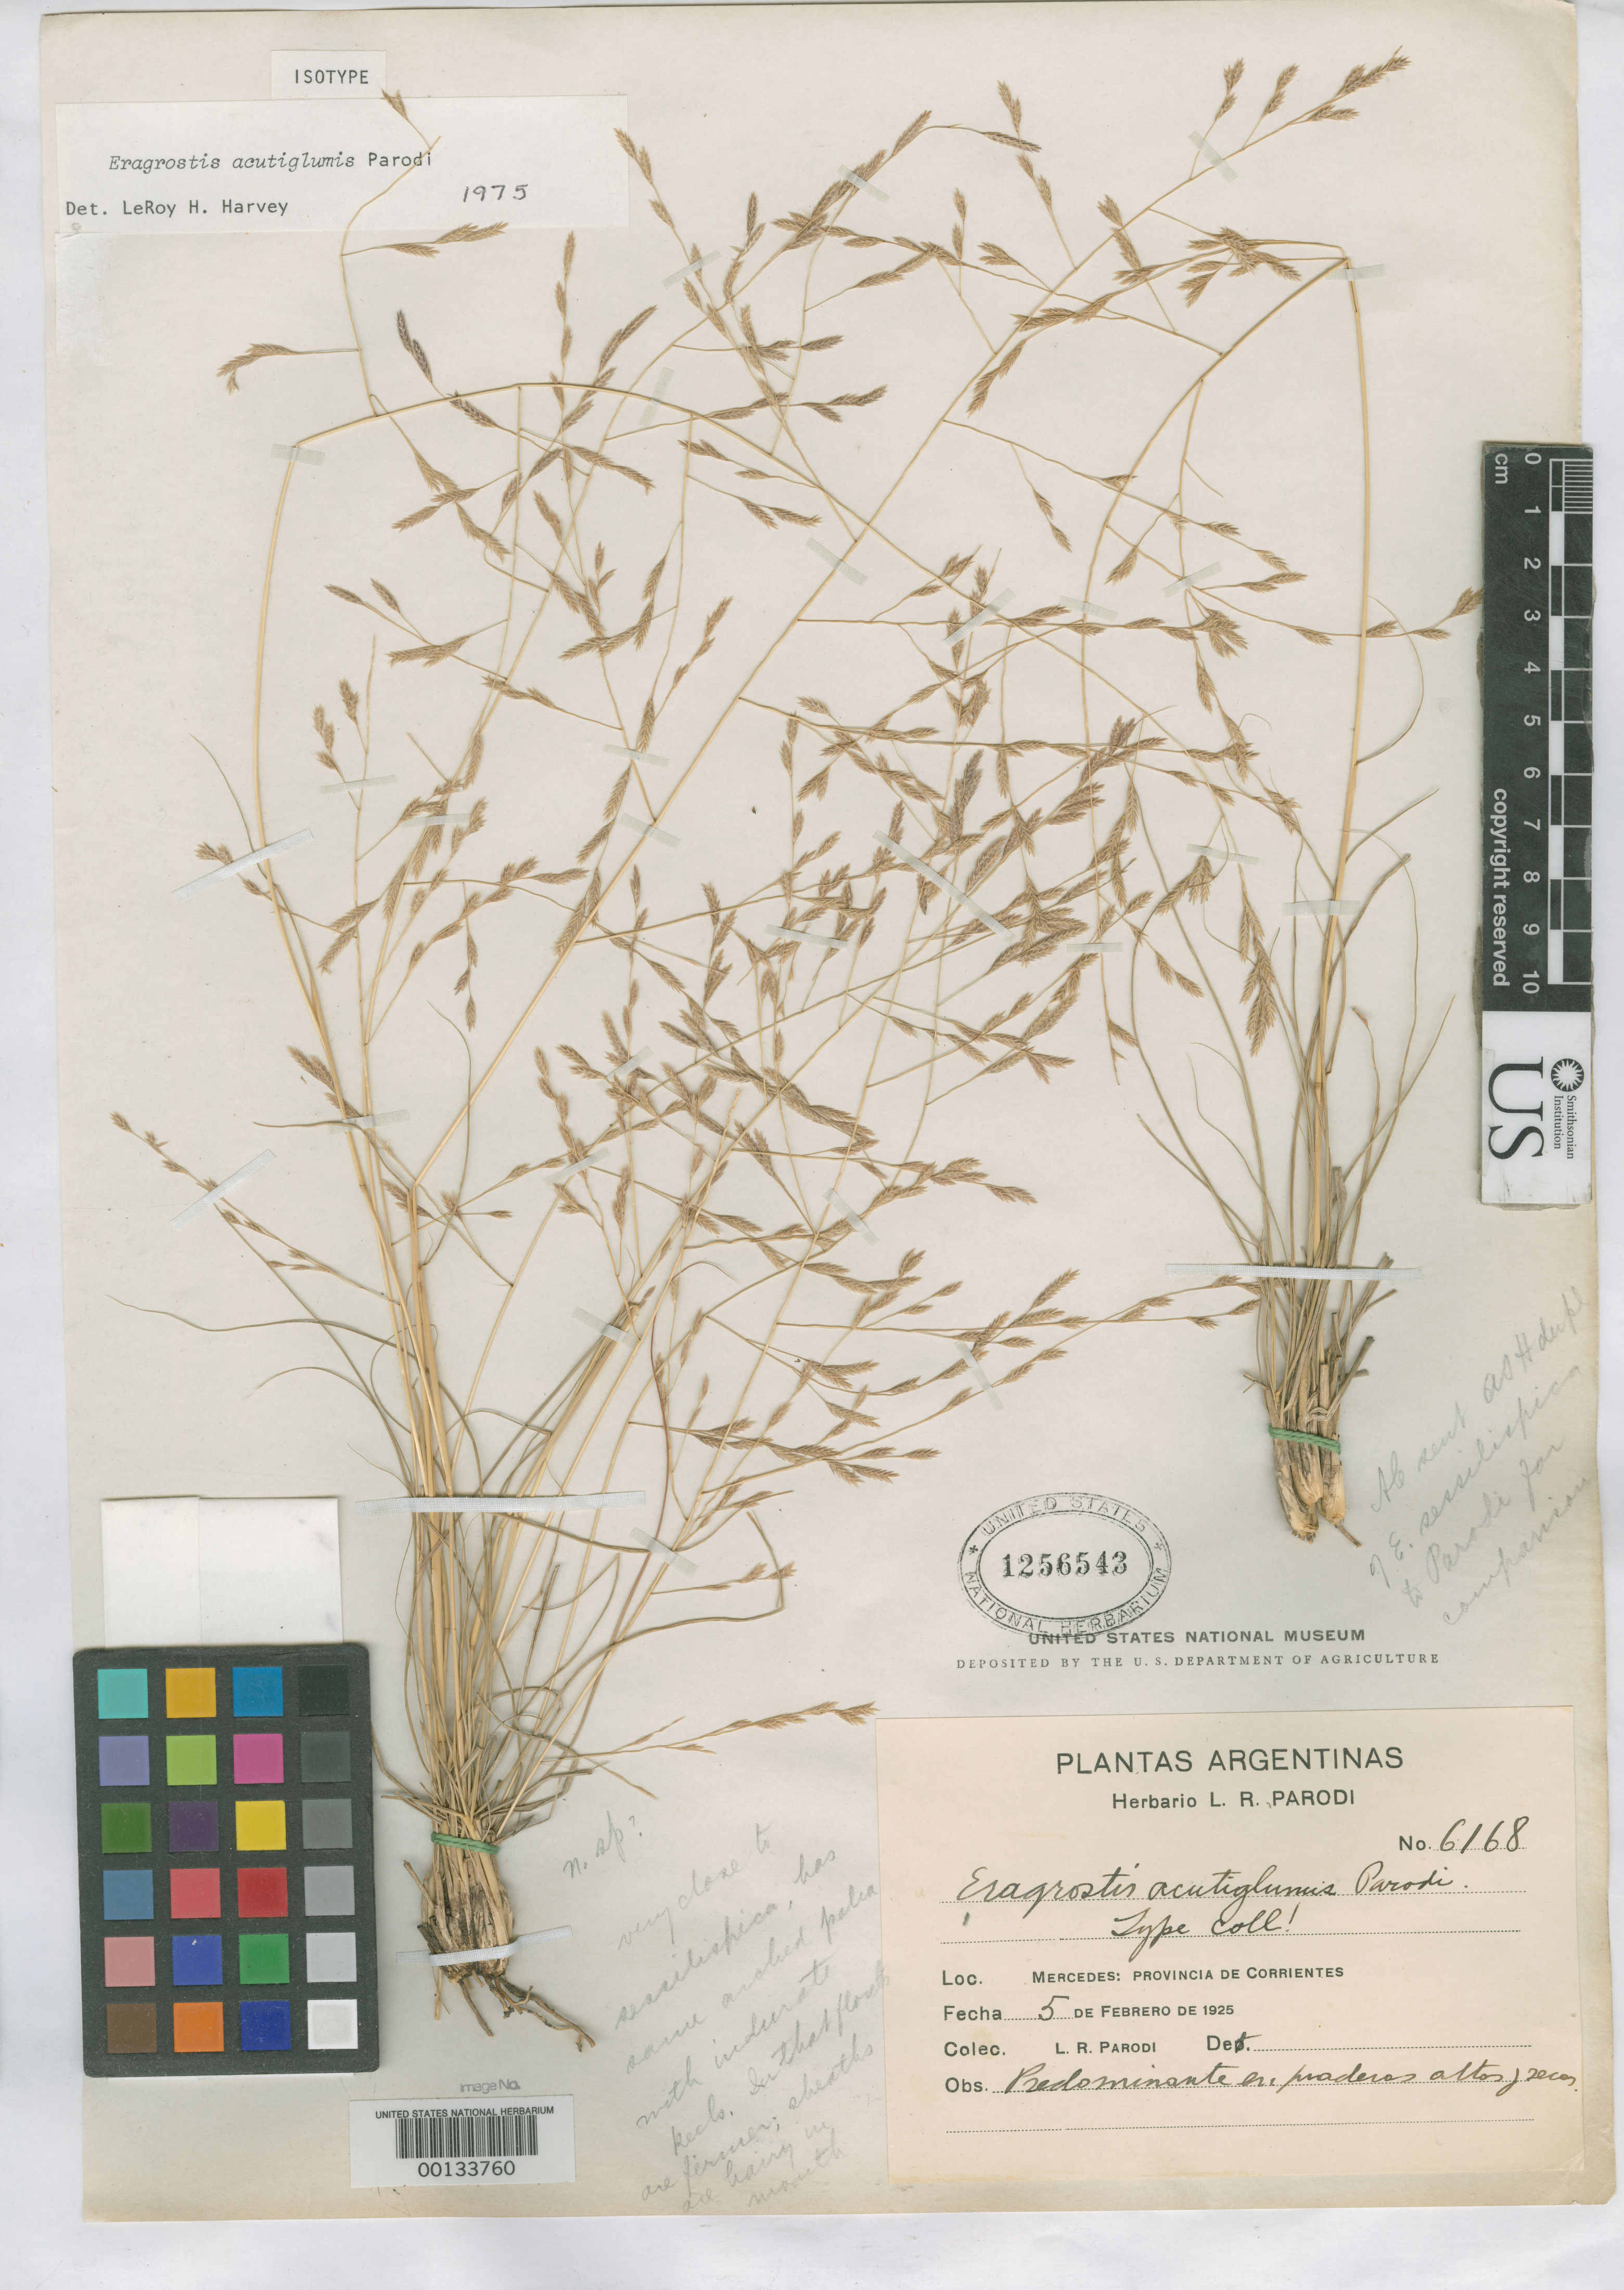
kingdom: Plantae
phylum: Tracheophyta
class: Liliopsida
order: Poales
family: Poaceae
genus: Eragrostis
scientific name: Eragrostis acutiglumis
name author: Parodi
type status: Isotype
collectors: L. R. Parodi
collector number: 6168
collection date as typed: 05 Feb 1925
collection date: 1925-02-05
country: Argentina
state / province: Corrientes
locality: Mercedes.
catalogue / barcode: US 1256543